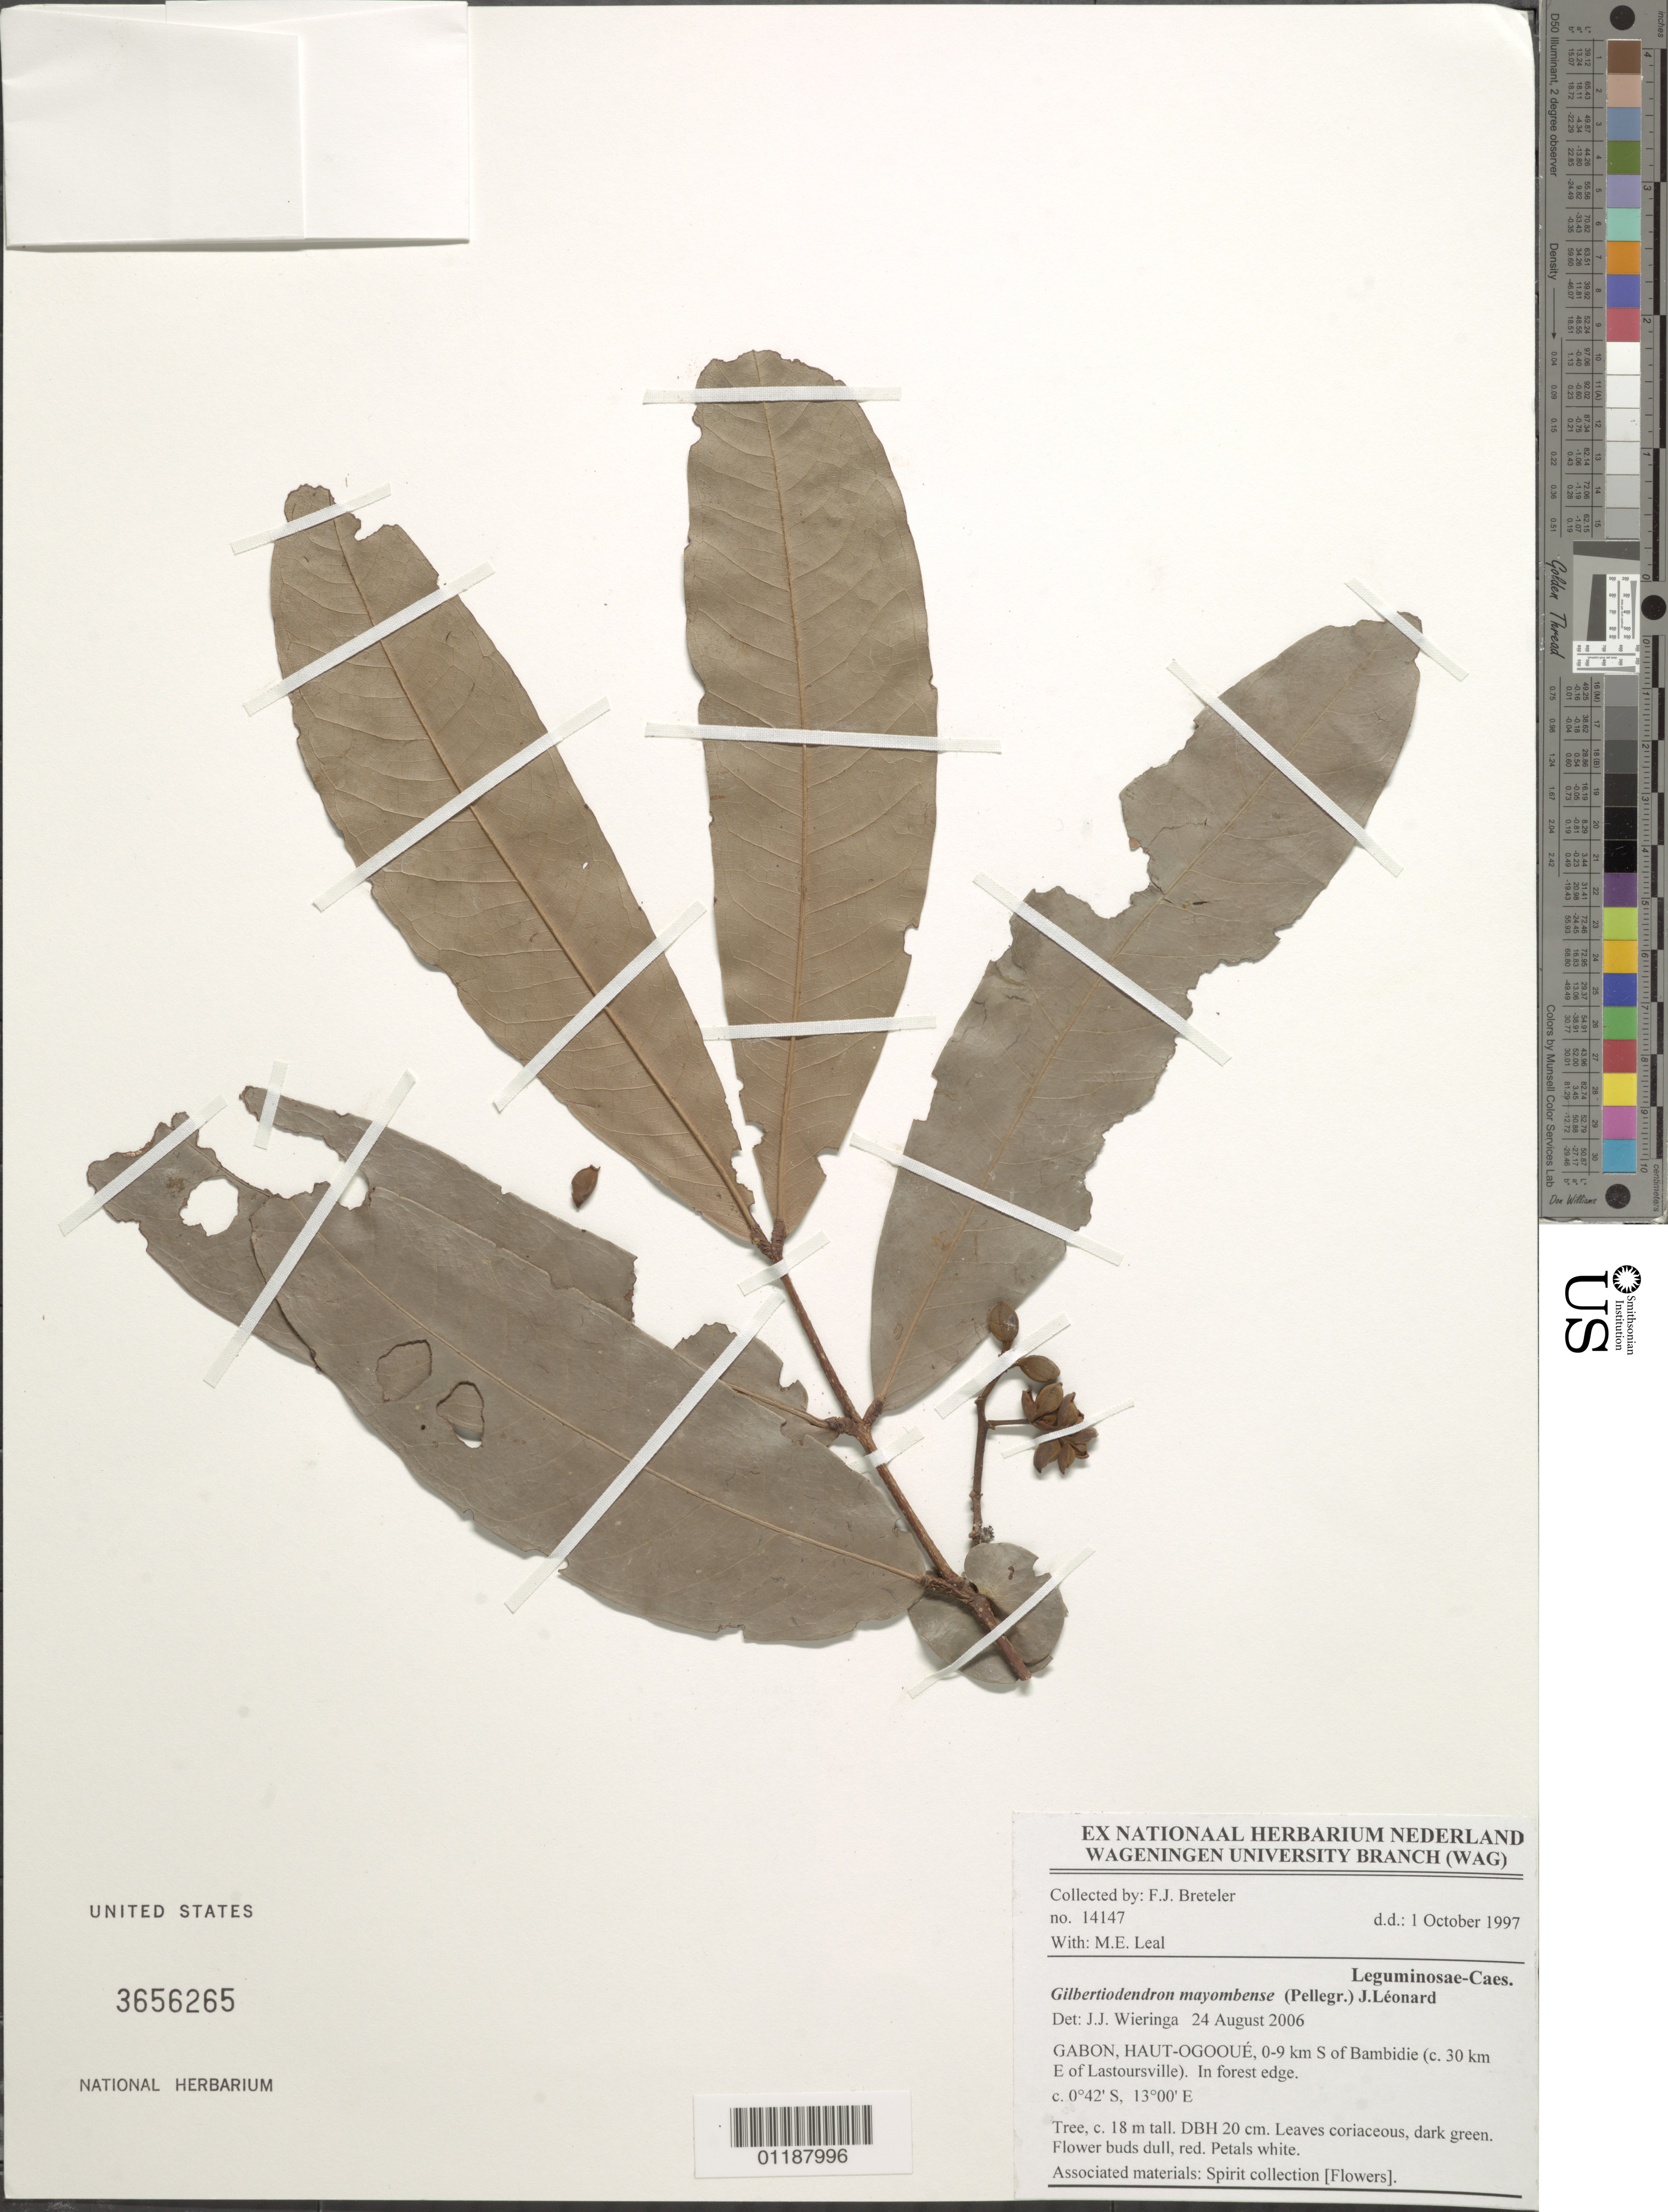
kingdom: Plantae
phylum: Tracheophyta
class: Magnoliopsida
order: Fabales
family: Fabaceae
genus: Gilbertiodendron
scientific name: Gilbertiodendron mayombense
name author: (Pellegr.) J. Léonard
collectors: F. J. Breteler & M. E. Leal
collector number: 14147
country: Gabon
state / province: Haut-ogooué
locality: S of Bambidie, E of Lastoursville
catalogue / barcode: US 3656265